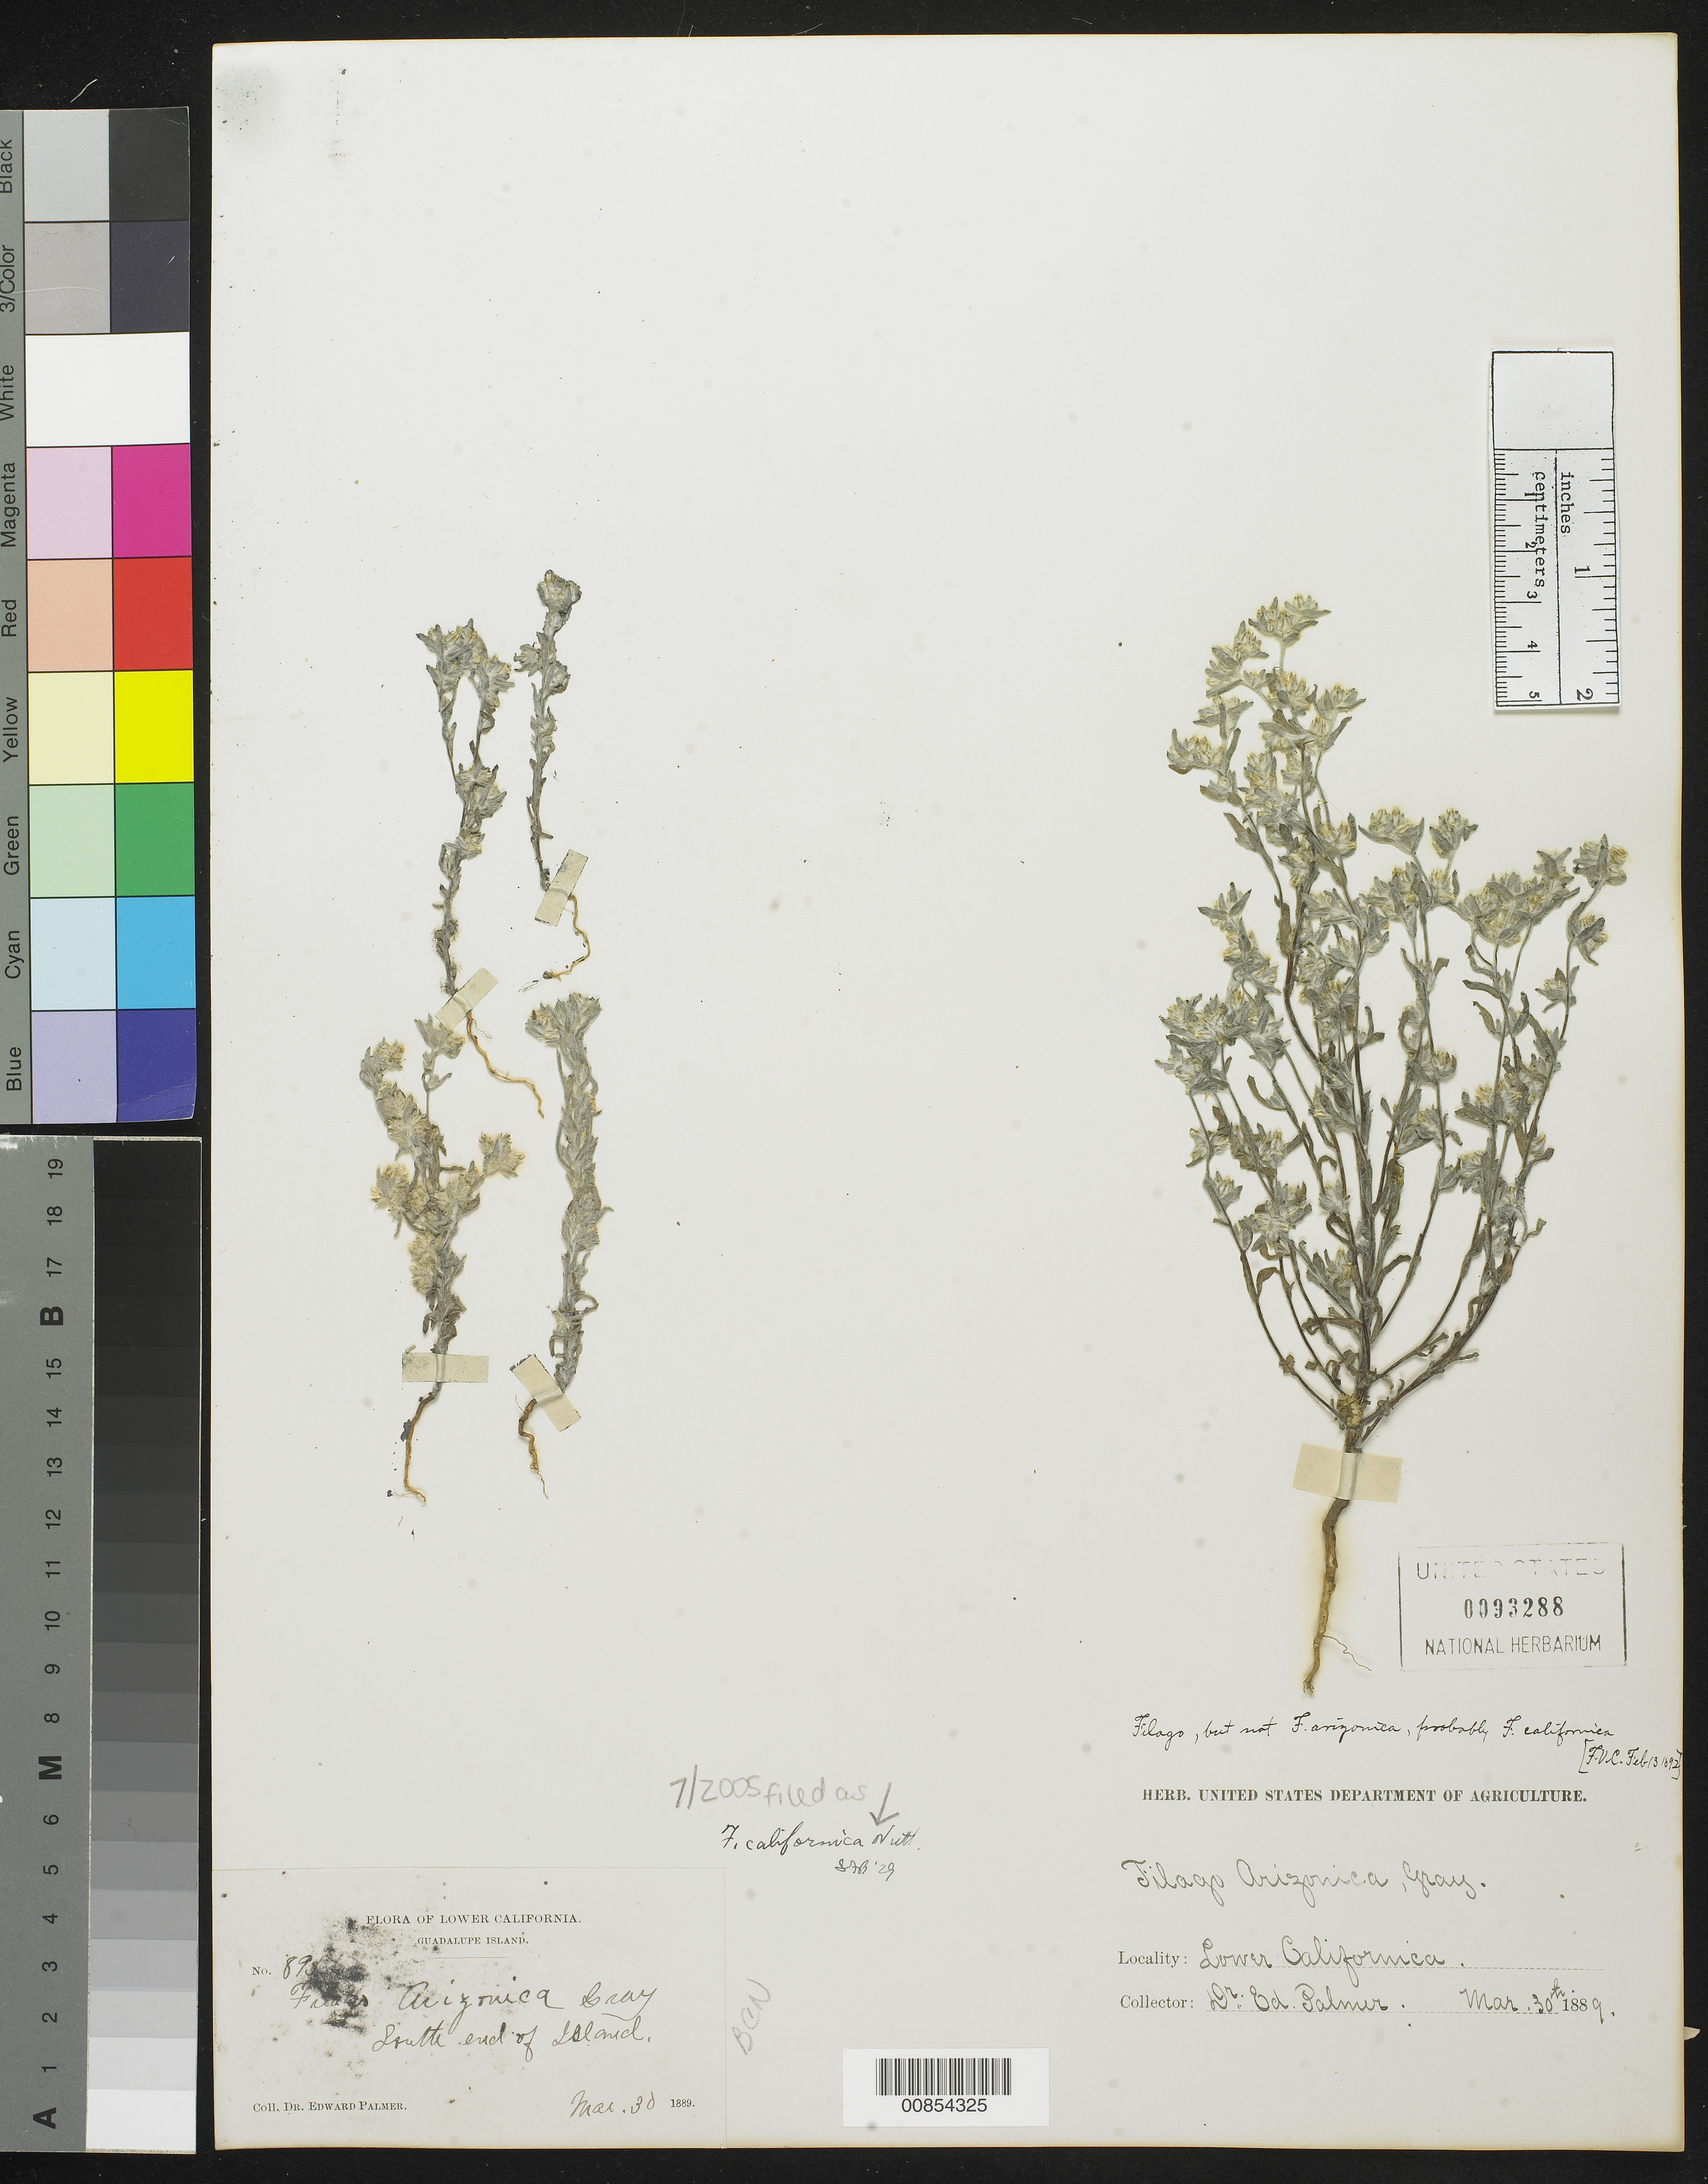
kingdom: Plantae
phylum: Tracheophyta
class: Magnoliopsida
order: Asterales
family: Asteraceae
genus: Filago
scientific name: Filago californica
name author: Nutt.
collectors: E. Palmer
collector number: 893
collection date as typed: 30 Mar 1889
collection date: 1889-03-30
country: Mexico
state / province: Baja California Norte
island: Guadalupe I.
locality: South end of Guadalupe Island, Baja California.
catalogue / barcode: US 93288